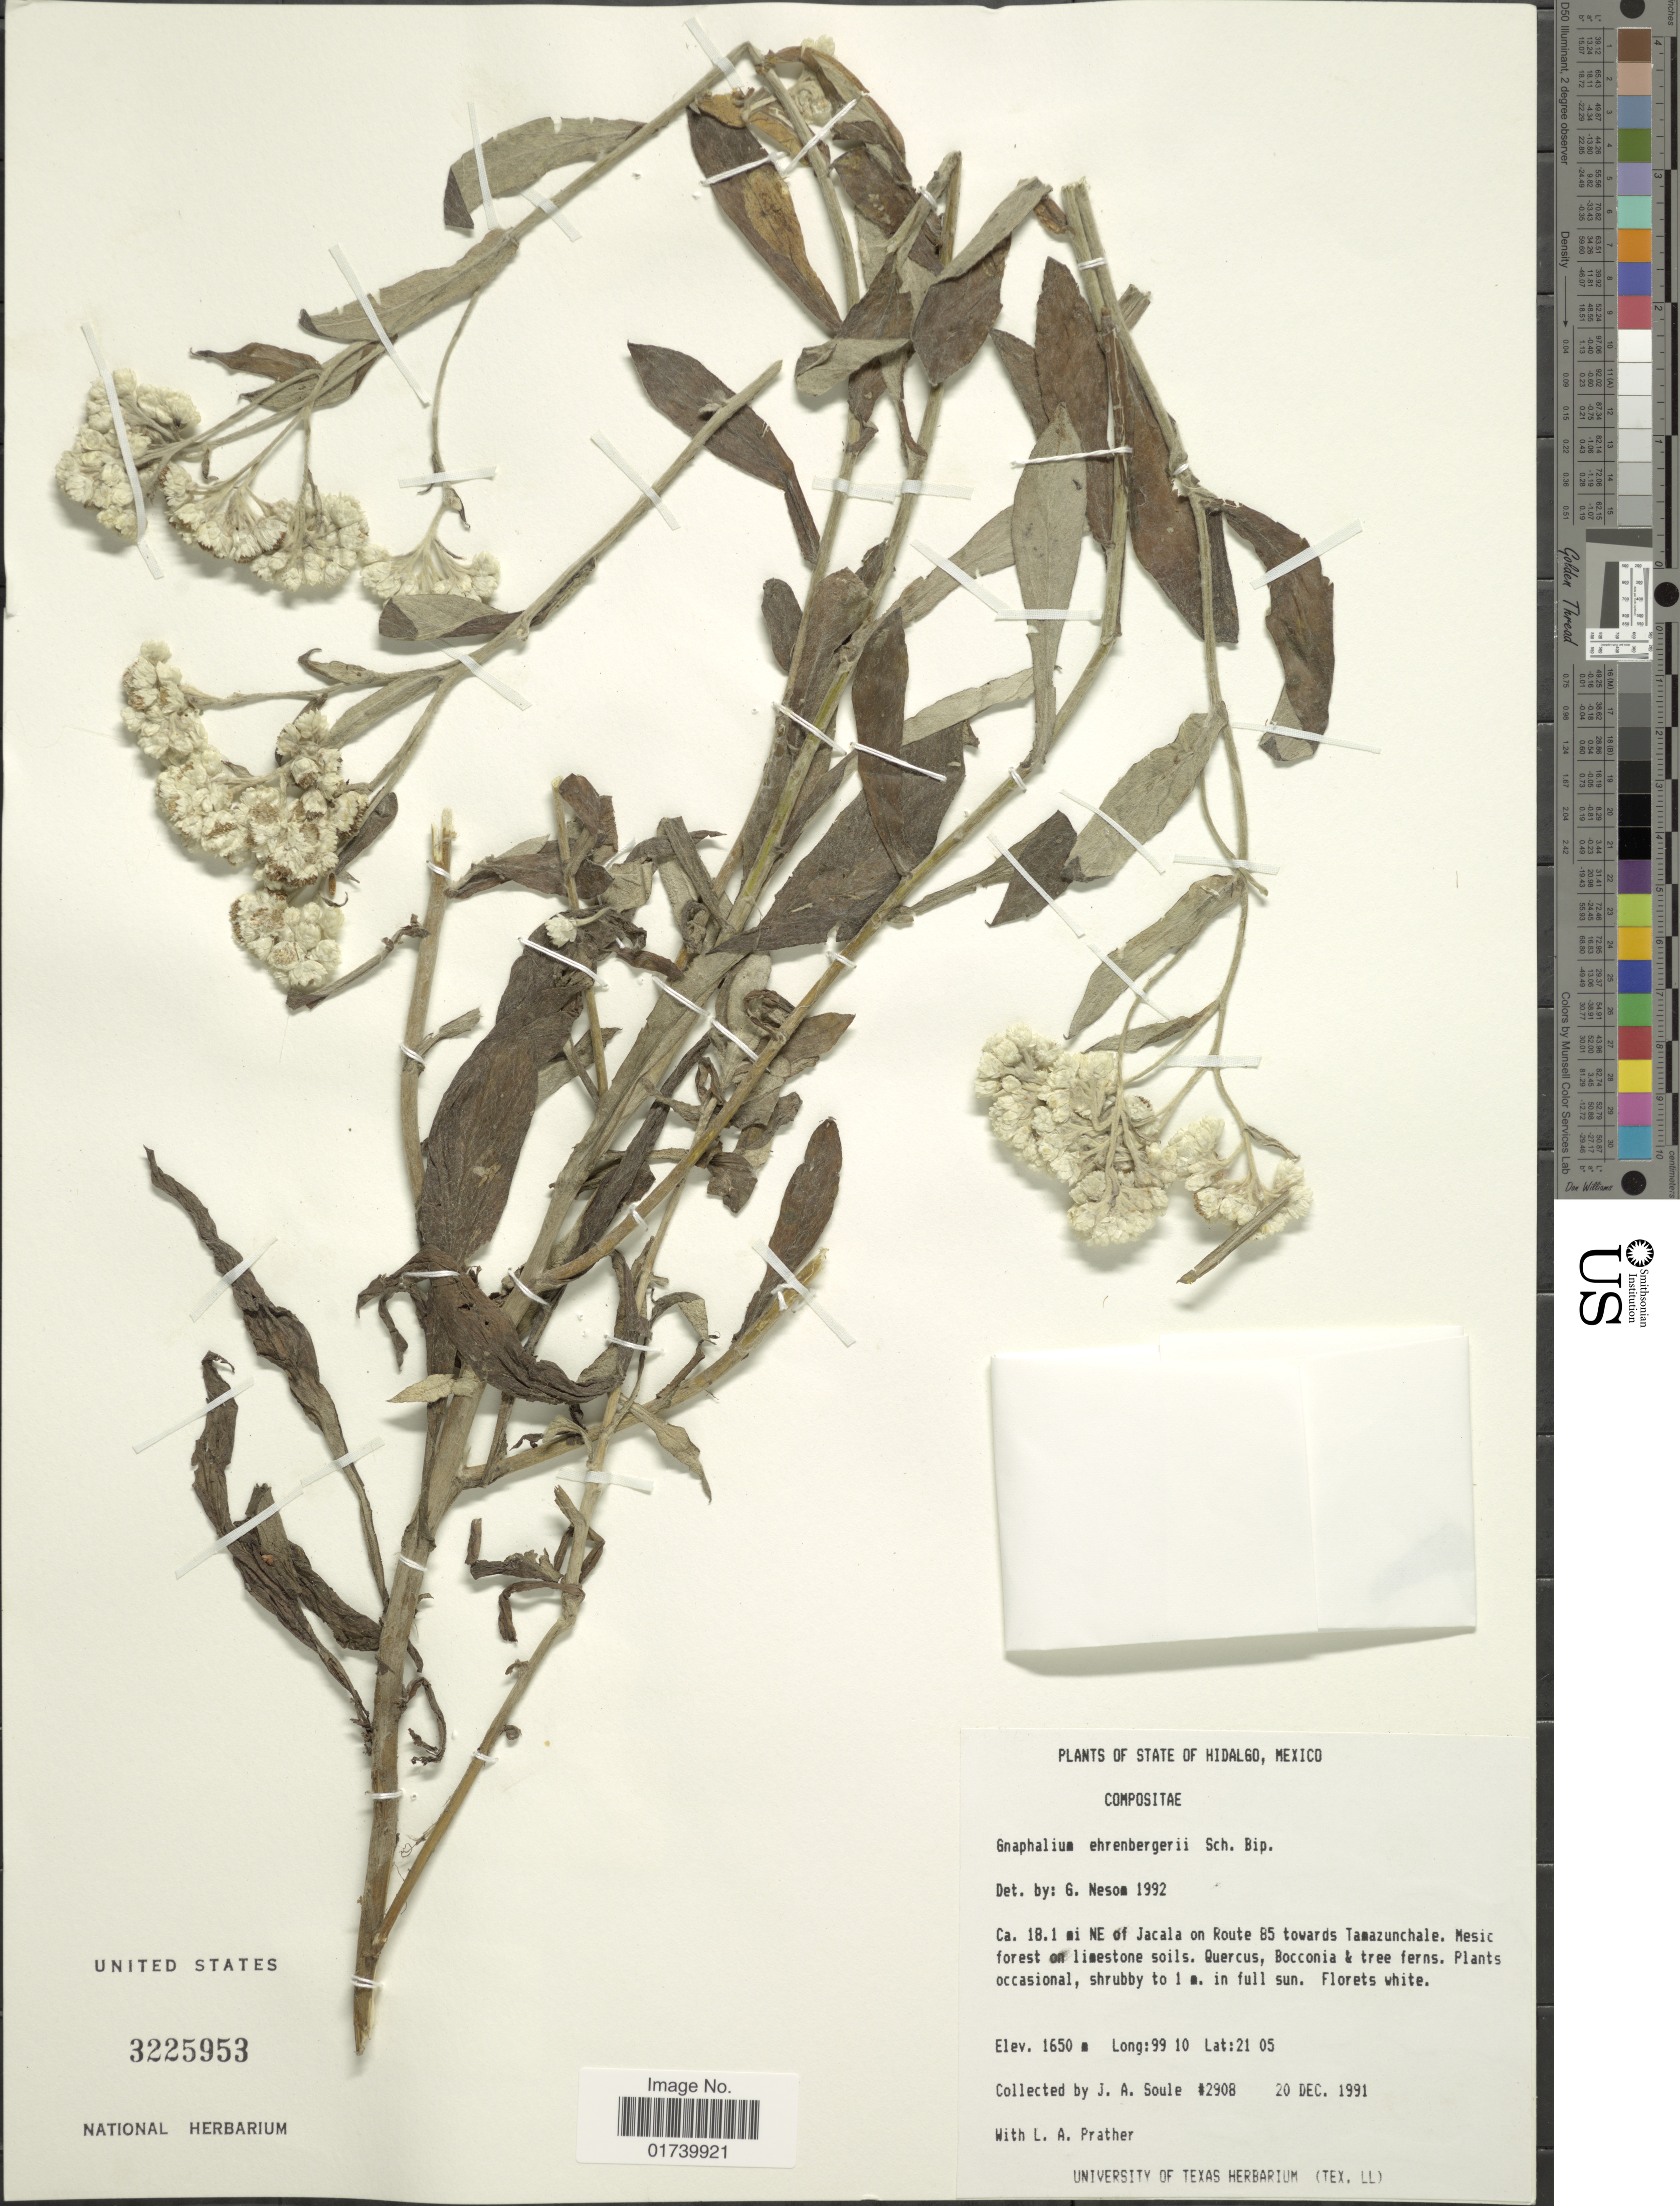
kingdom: Plantae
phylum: Tracheophyta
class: Magnoliopsida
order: Asterales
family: Asteraceae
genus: Pseudognaphalium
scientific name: Pseudognaphalium ehrenbergianum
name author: (Sch. Bip. ex Klatt) Hinojosa & Villaseñor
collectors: J. Soule & L. A. Prather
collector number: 2908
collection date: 1991-12-20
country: Mexico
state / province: Hidalgo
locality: Ca 18.1 mi NE of Jacala on Route 85 towards Tamazunchale.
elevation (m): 1650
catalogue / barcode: US 3225953